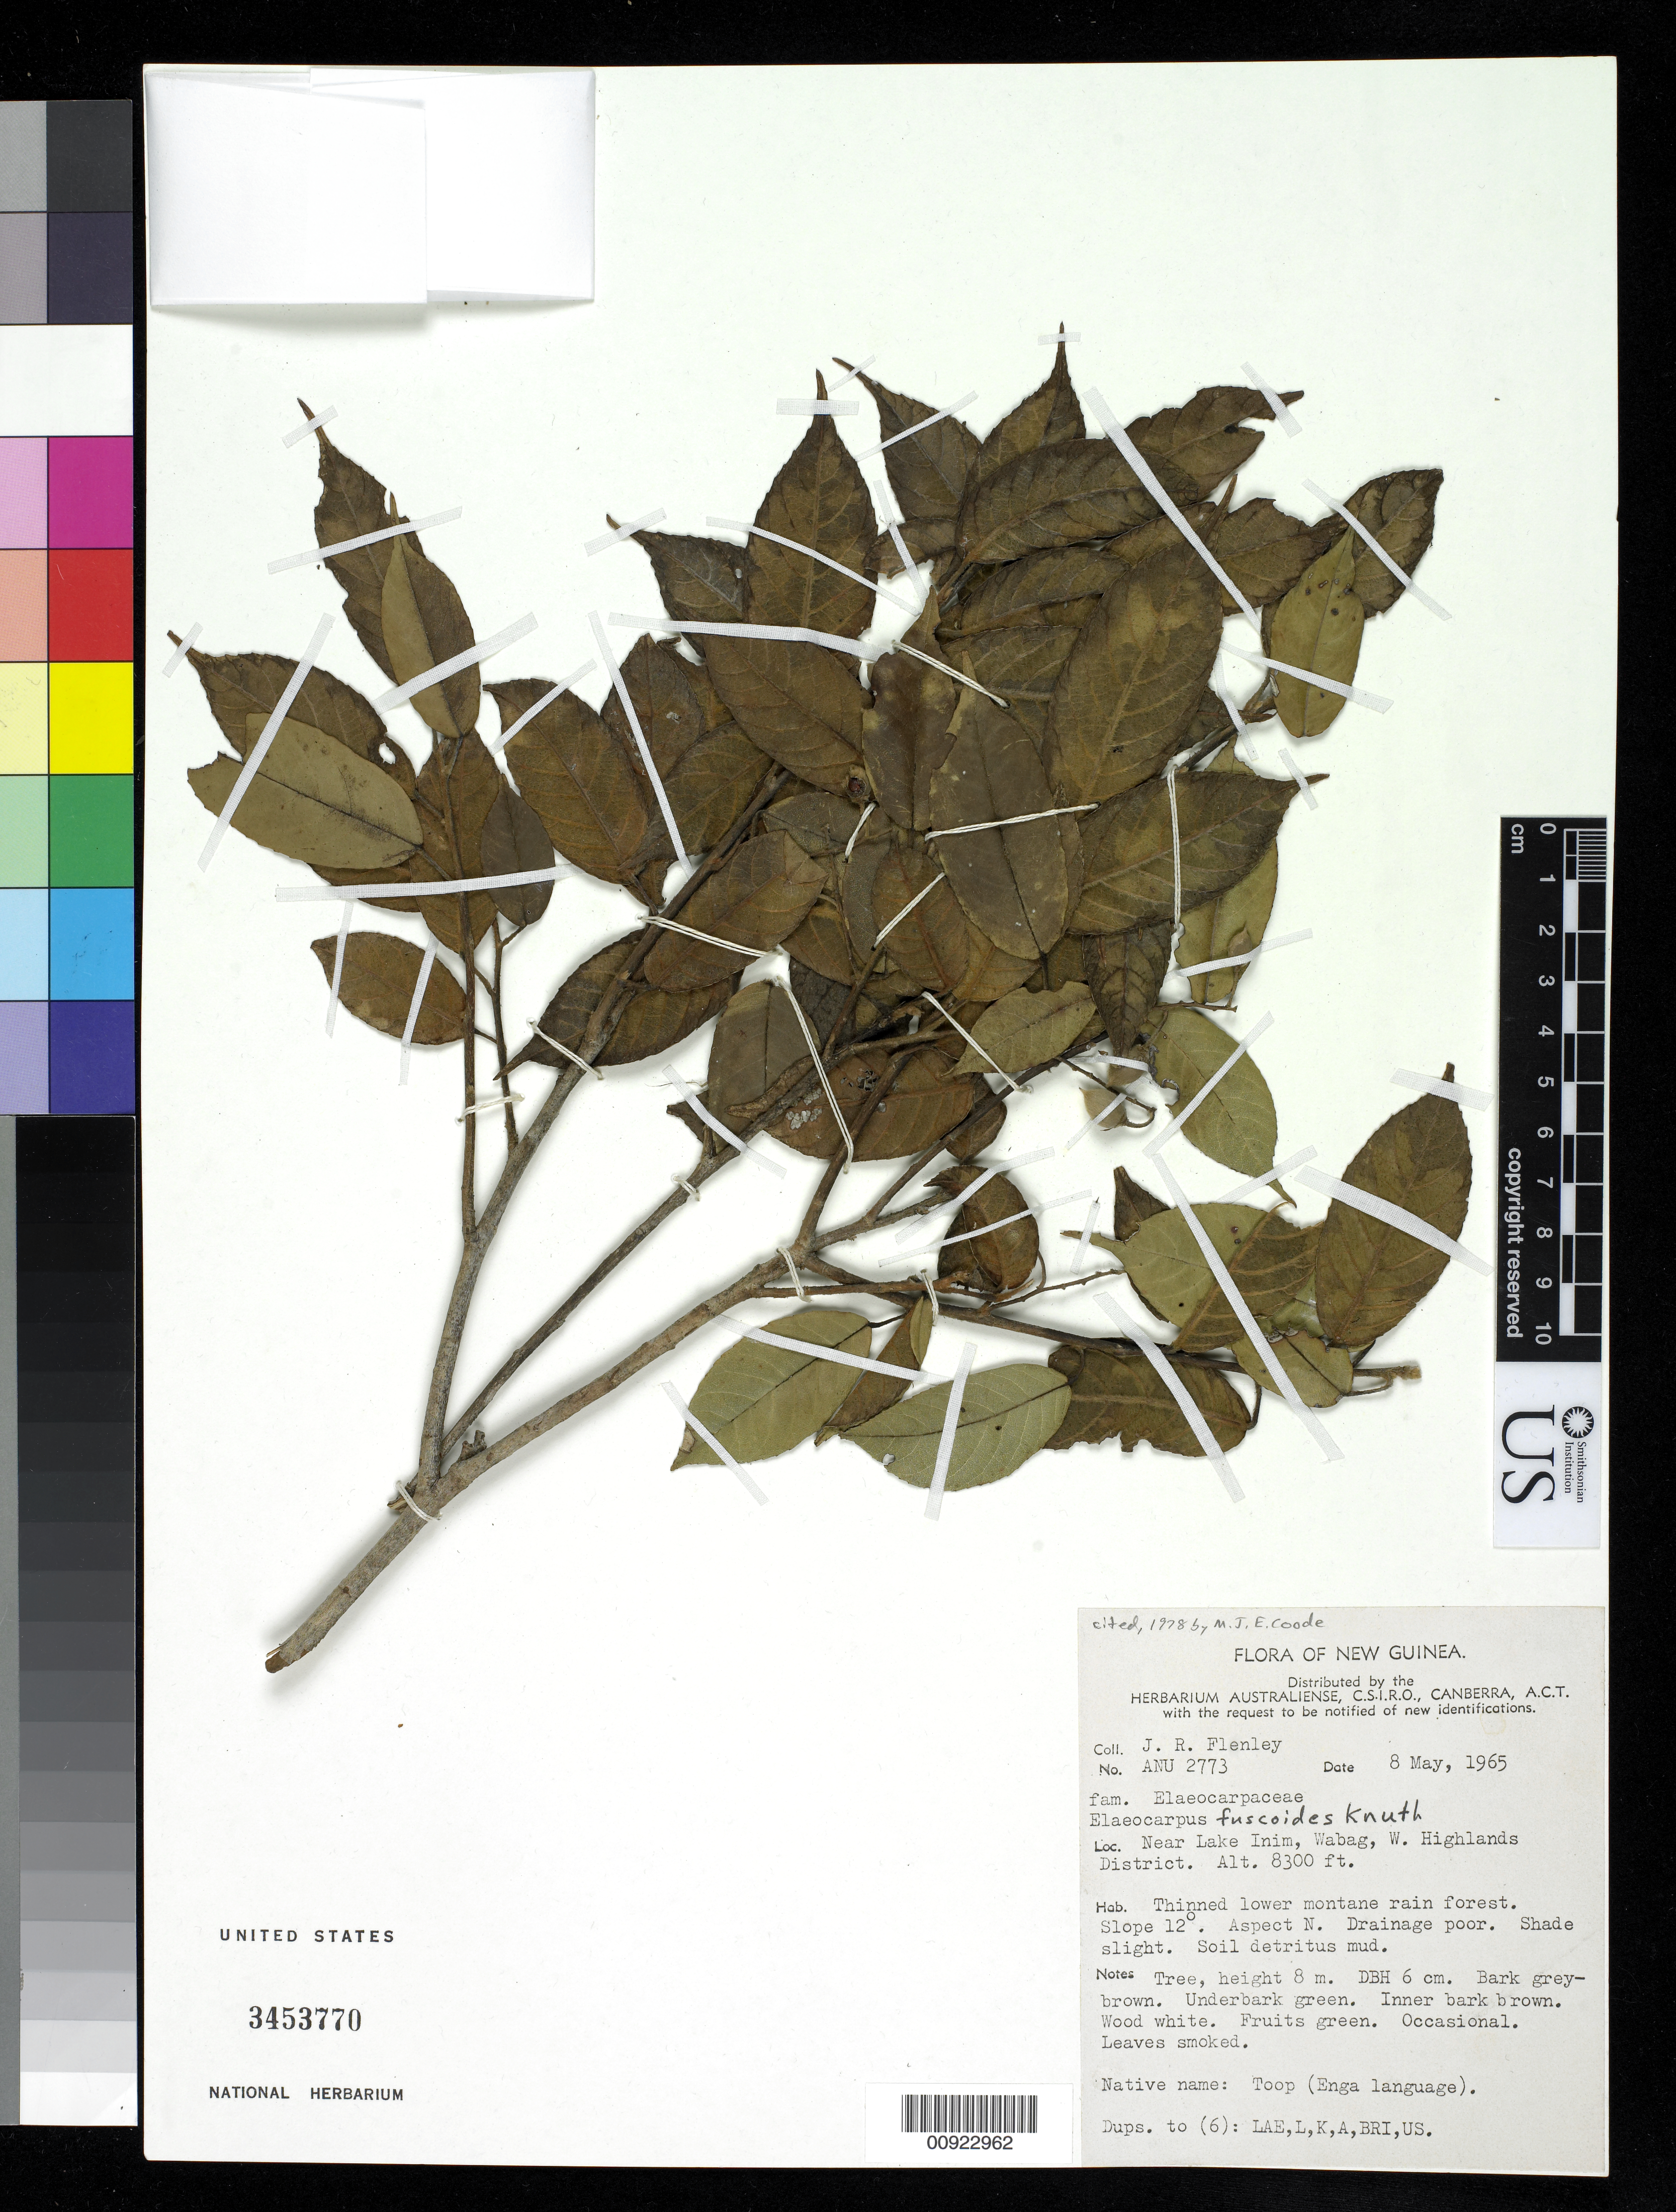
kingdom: Plantae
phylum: Tracheophyta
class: Magnoliopsida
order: Oxalidales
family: Elaeocarpaceae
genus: Elaeocarpus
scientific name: Elaeocarpus fuscoides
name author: R. Knuth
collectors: J. Flenley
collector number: ANU 2773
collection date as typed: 08 May 1965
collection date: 1965-05-08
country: Papua New Guinea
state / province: Enga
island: New Guinea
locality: Near Lake Inim, Wabag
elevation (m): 2530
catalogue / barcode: US 3453770